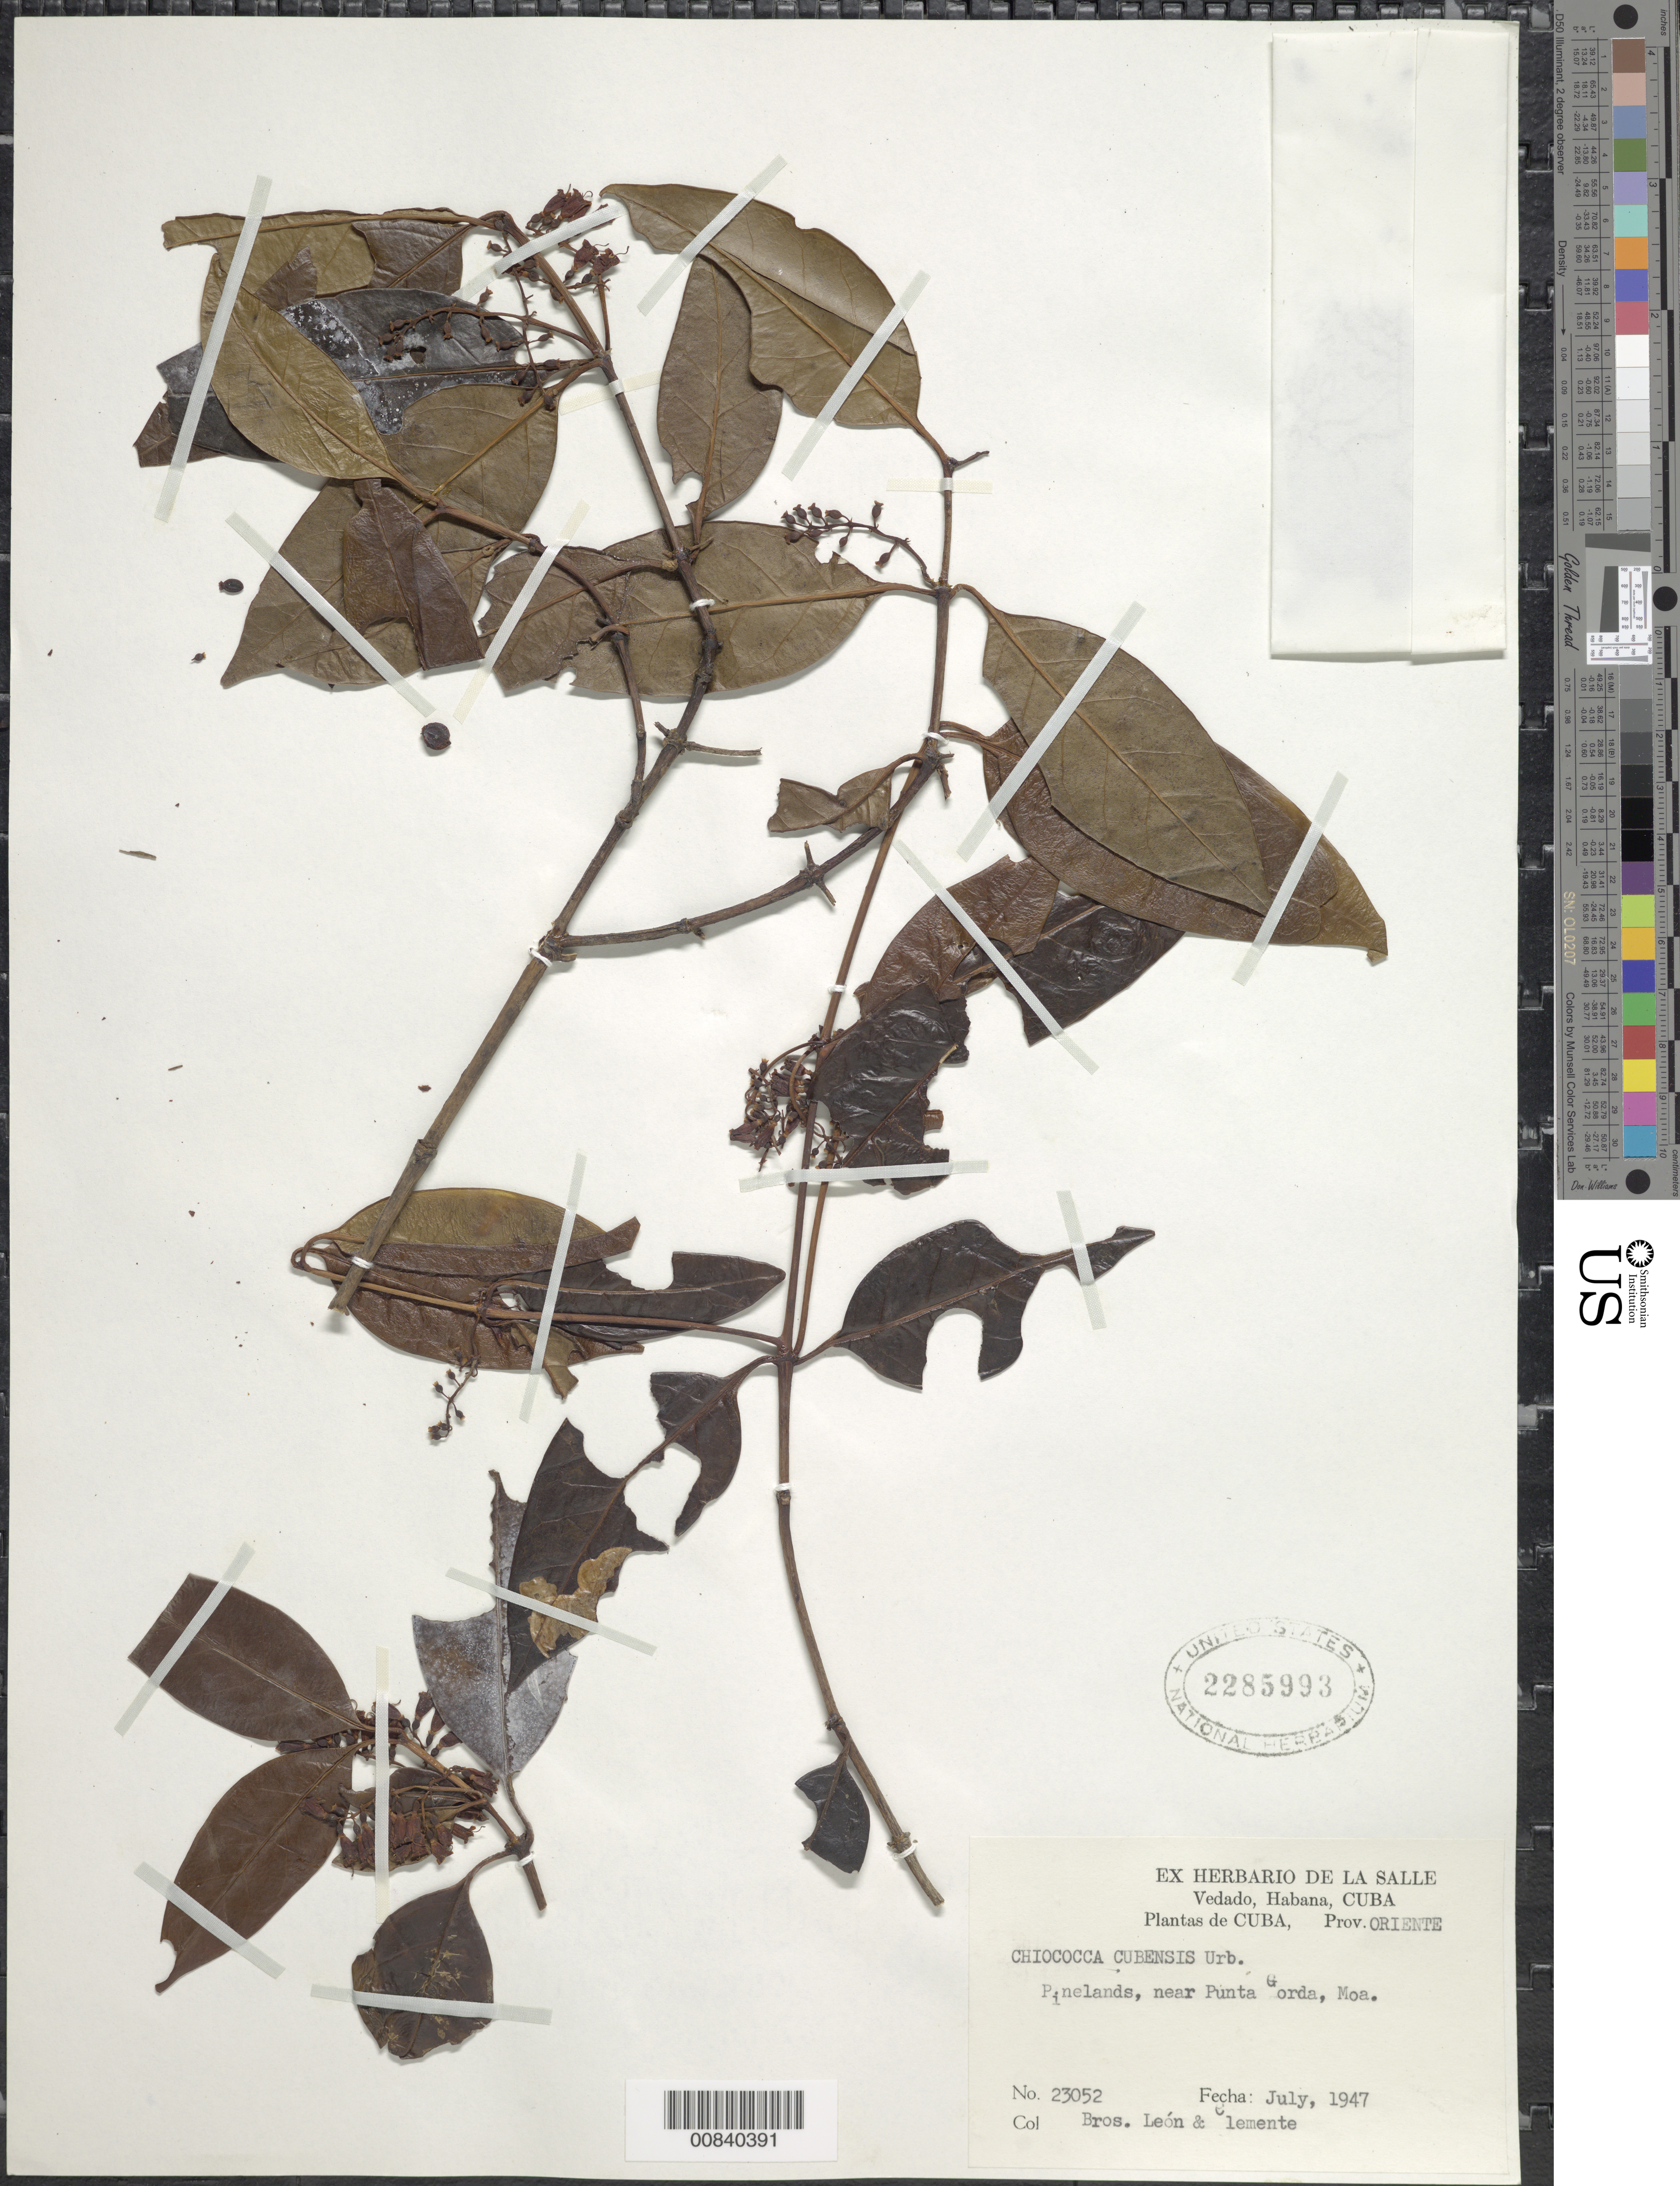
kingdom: Plantae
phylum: Tracheophyta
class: Magnoliopsida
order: Gentianales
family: Rubiaceae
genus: Chiococca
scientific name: Chiococca cubensis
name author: Urb.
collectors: Bro. León & Bro. Clemente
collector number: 23052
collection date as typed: Jul 1947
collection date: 1947-07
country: Cuba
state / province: Oriente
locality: Pinelands, near Punta Gorda, Moa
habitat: Pinelands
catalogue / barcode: US 2285993